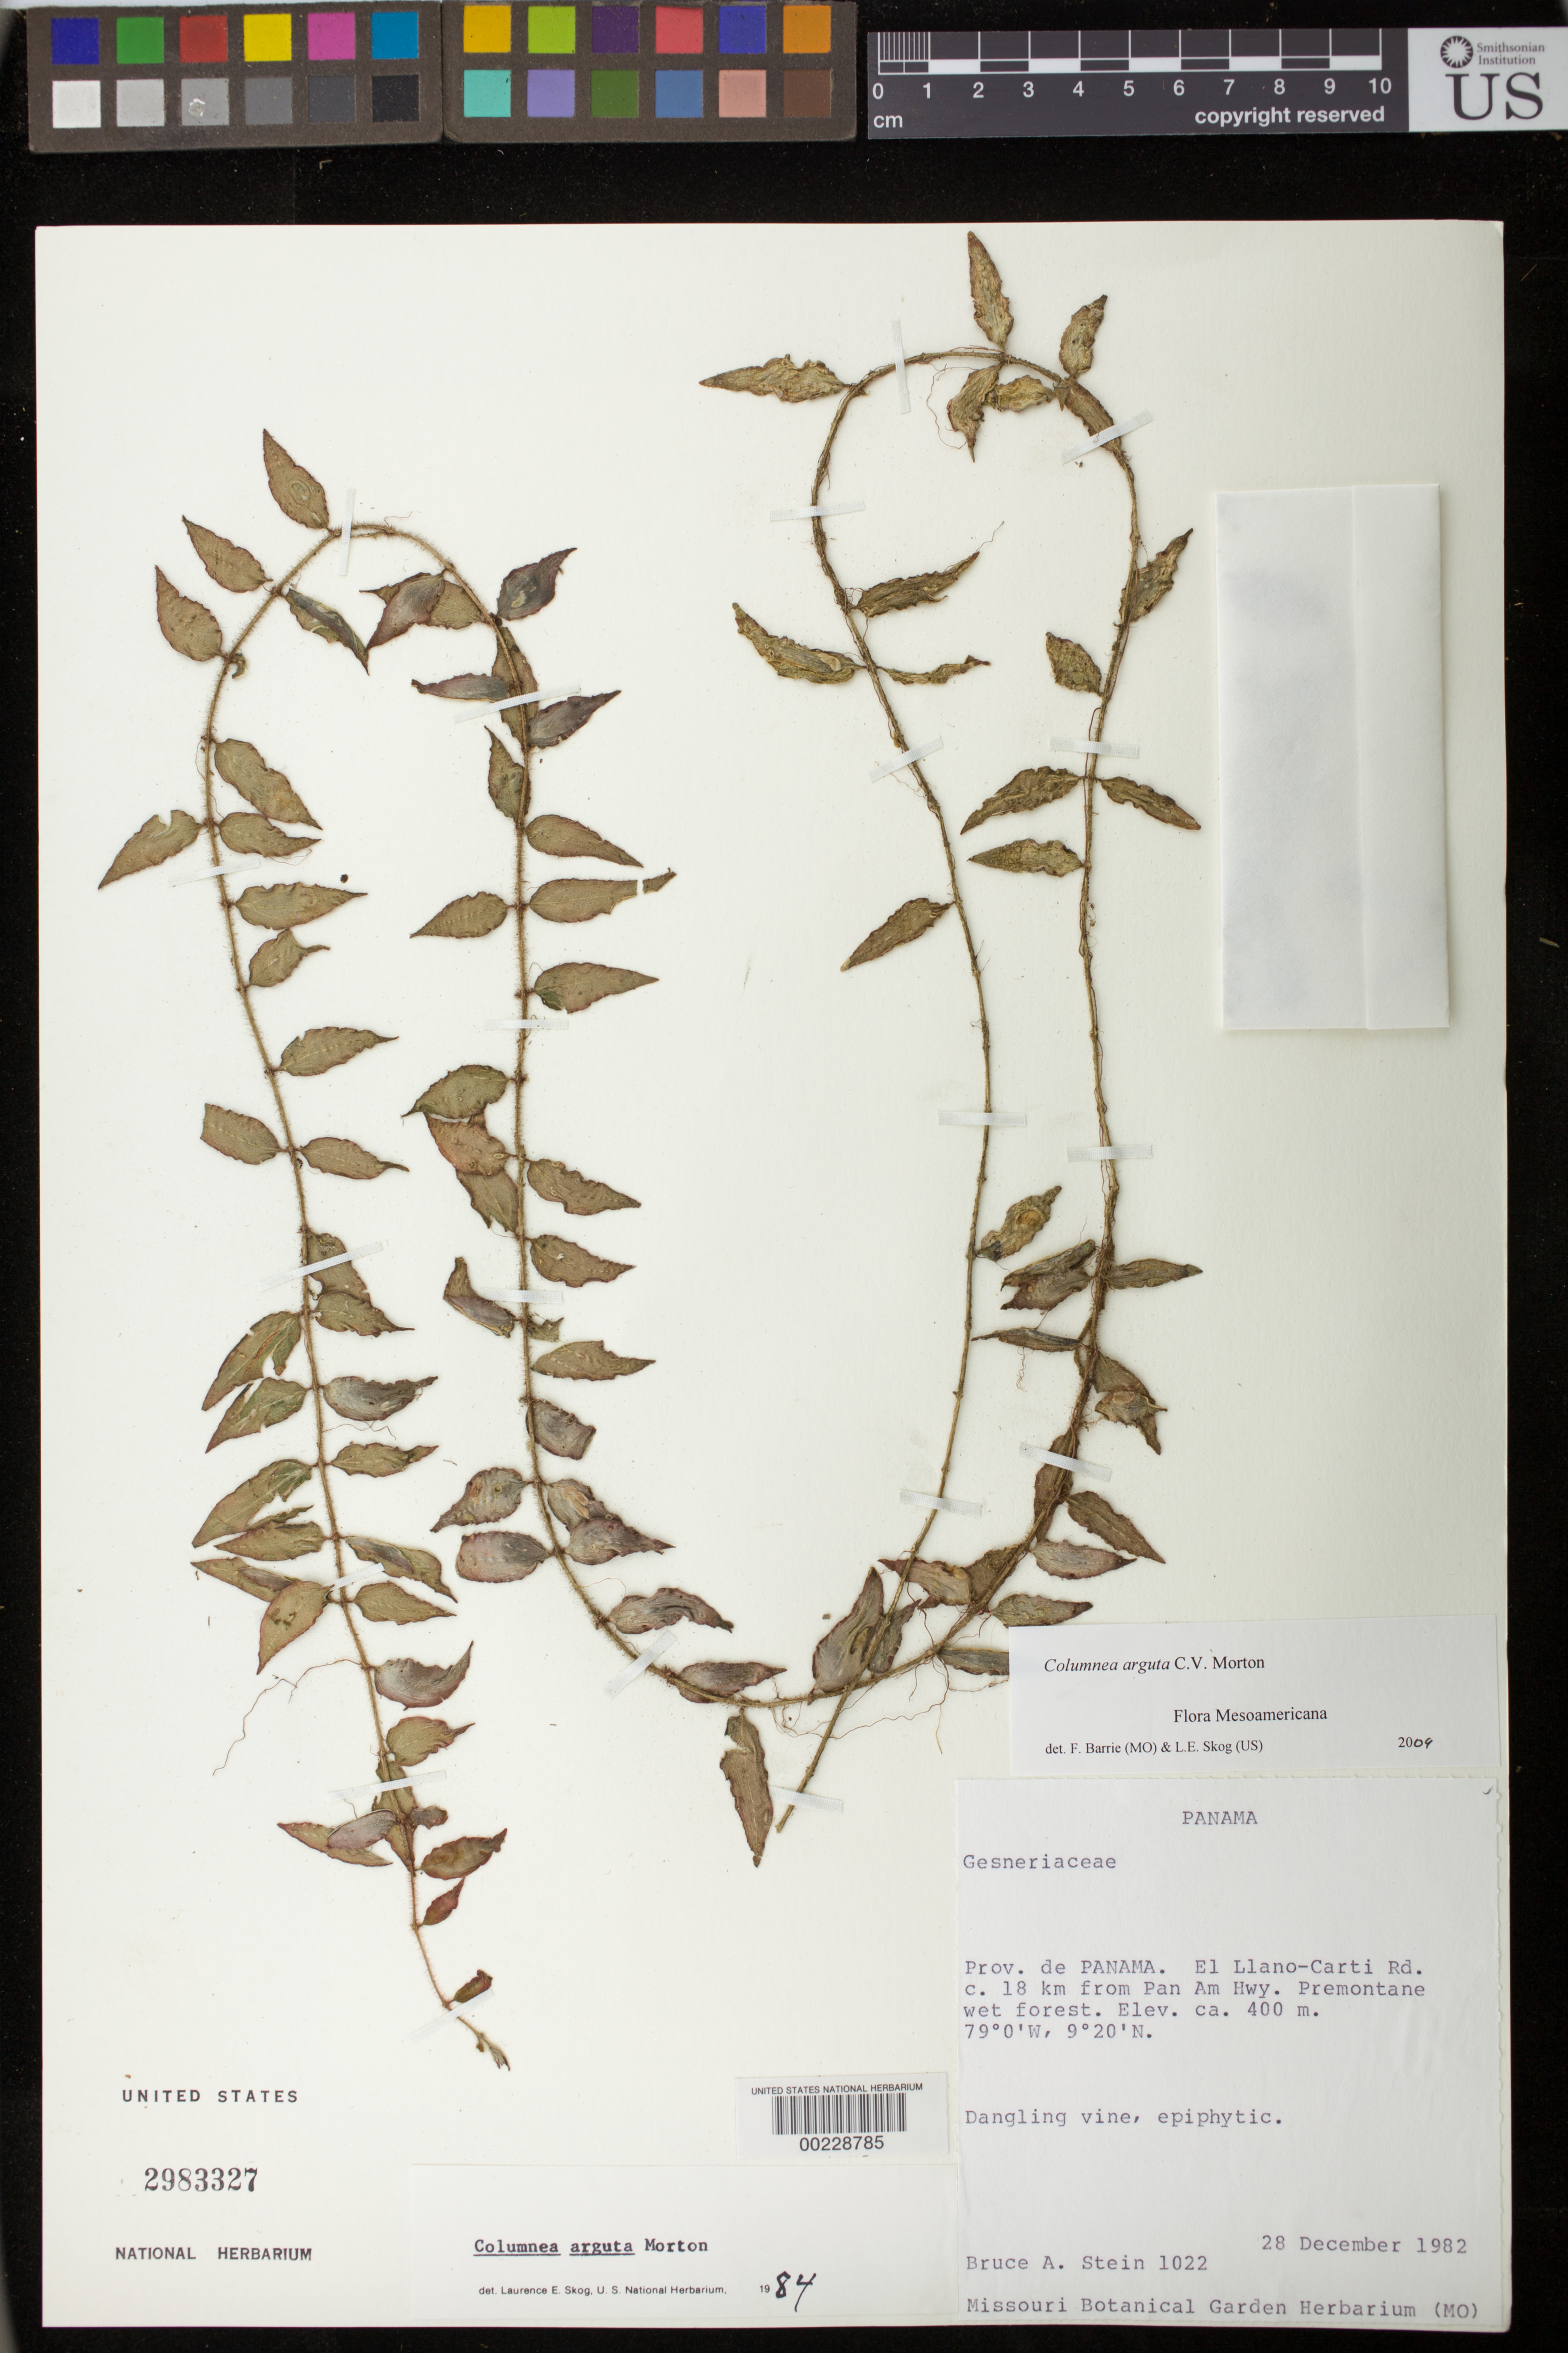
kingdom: Plantae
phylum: Tracheophyta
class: Magnoliopsida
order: Lamiales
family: Gesneriaceae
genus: Columnea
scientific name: Columnea arguta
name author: C.V. Morton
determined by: Skog, Laurence E.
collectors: B. A. Stein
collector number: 1022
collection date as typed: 28 Dec 1982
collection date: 1982-12-28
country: Panama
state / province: Panamá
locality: El Llano-Carti Rd. c. 18 km from Pan Am Hwy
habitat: Premontane wet forest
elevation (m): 400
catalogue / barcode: US 2983327